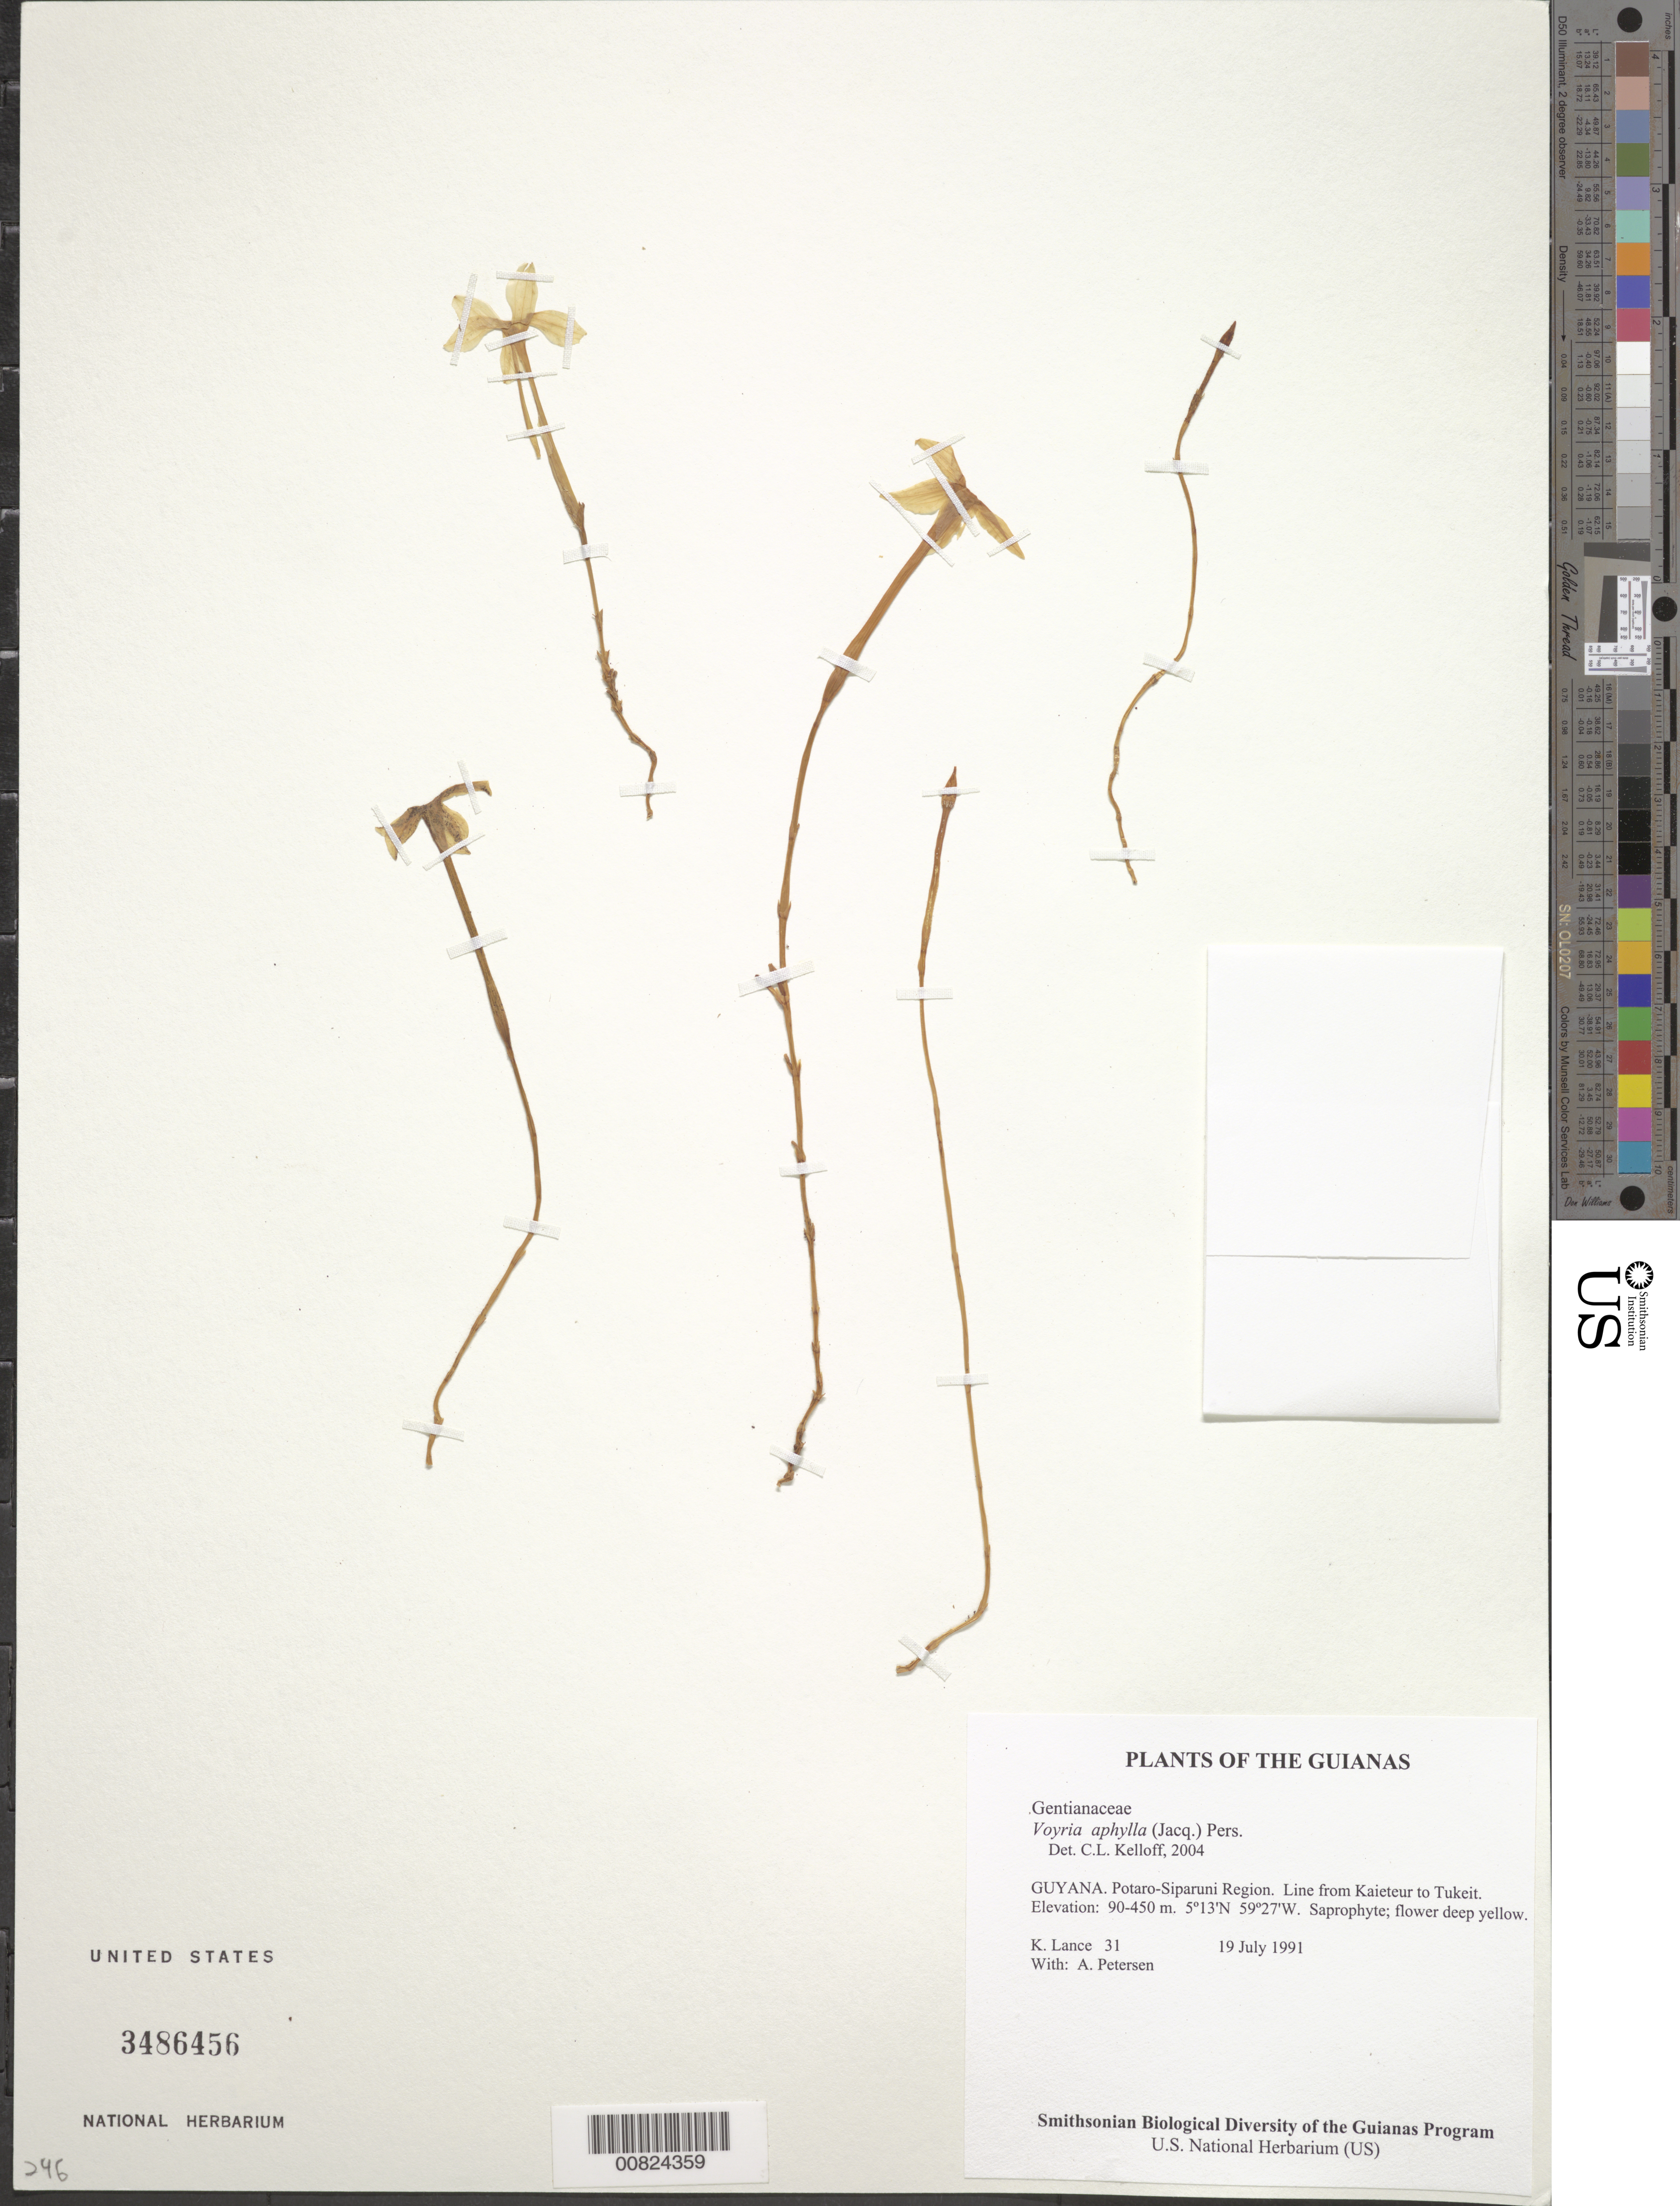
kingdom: Plantae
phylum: Tracheophyta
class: Magnoliopsida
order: Gentianales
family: Gentianaceae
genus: Voyria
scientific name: Voyria aphylla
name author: (Jacq.) Pers.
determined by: Kelloff, Carol L., (US), Smithsonian Institution - National Museum of Natural History (UNITED STATES)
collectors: K. Lance & A. Petersen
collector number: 31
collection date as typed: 19 July 1991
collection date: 1991-07-19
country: Guyana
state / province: Potaro-Siparuni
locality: Line from Kaieteur to Tukeit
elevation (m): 90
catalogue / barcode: US 3486456